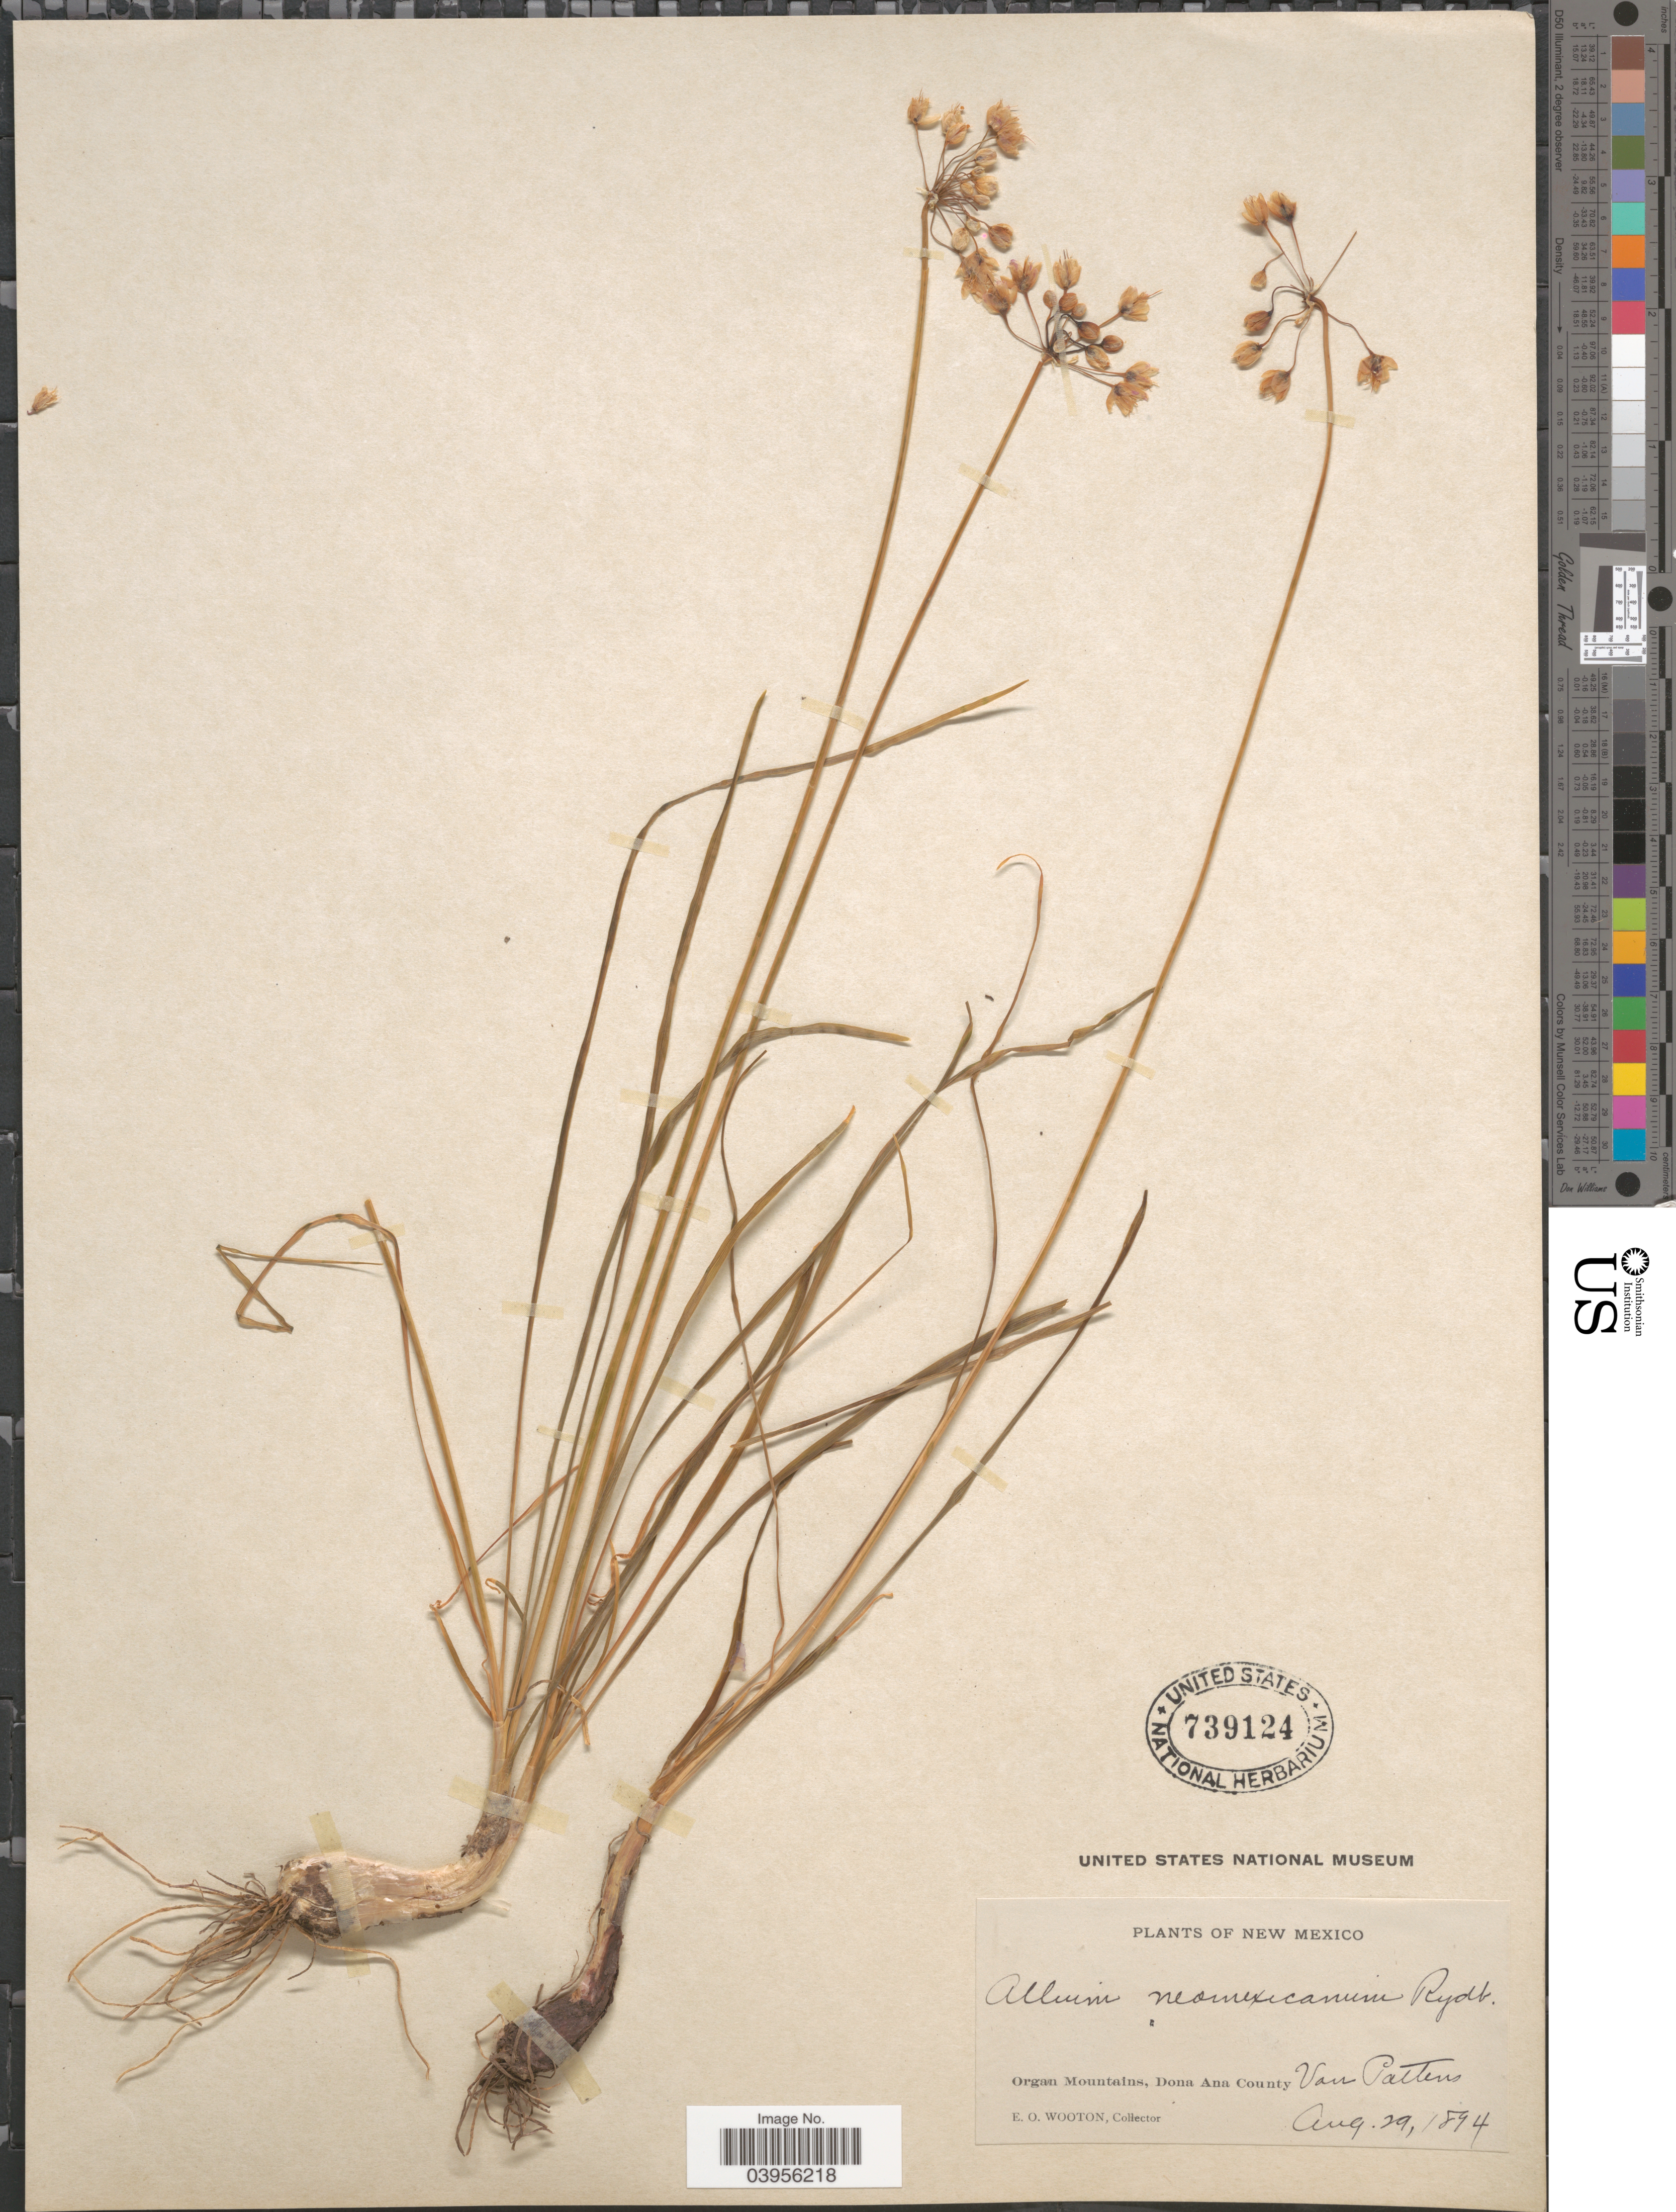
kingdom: Plantae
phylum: Tracheophyta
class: Liliopsida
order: Asparagales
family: Amaryllidaceae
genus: Allium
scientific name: Allium neomexicanum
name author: Rydb.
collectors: E. O. Wooton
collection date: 1894-08-29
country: United States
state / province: New Mexico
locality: Organ Mountains, Dona Ana County. Van Pattens.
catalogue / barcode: US 739124